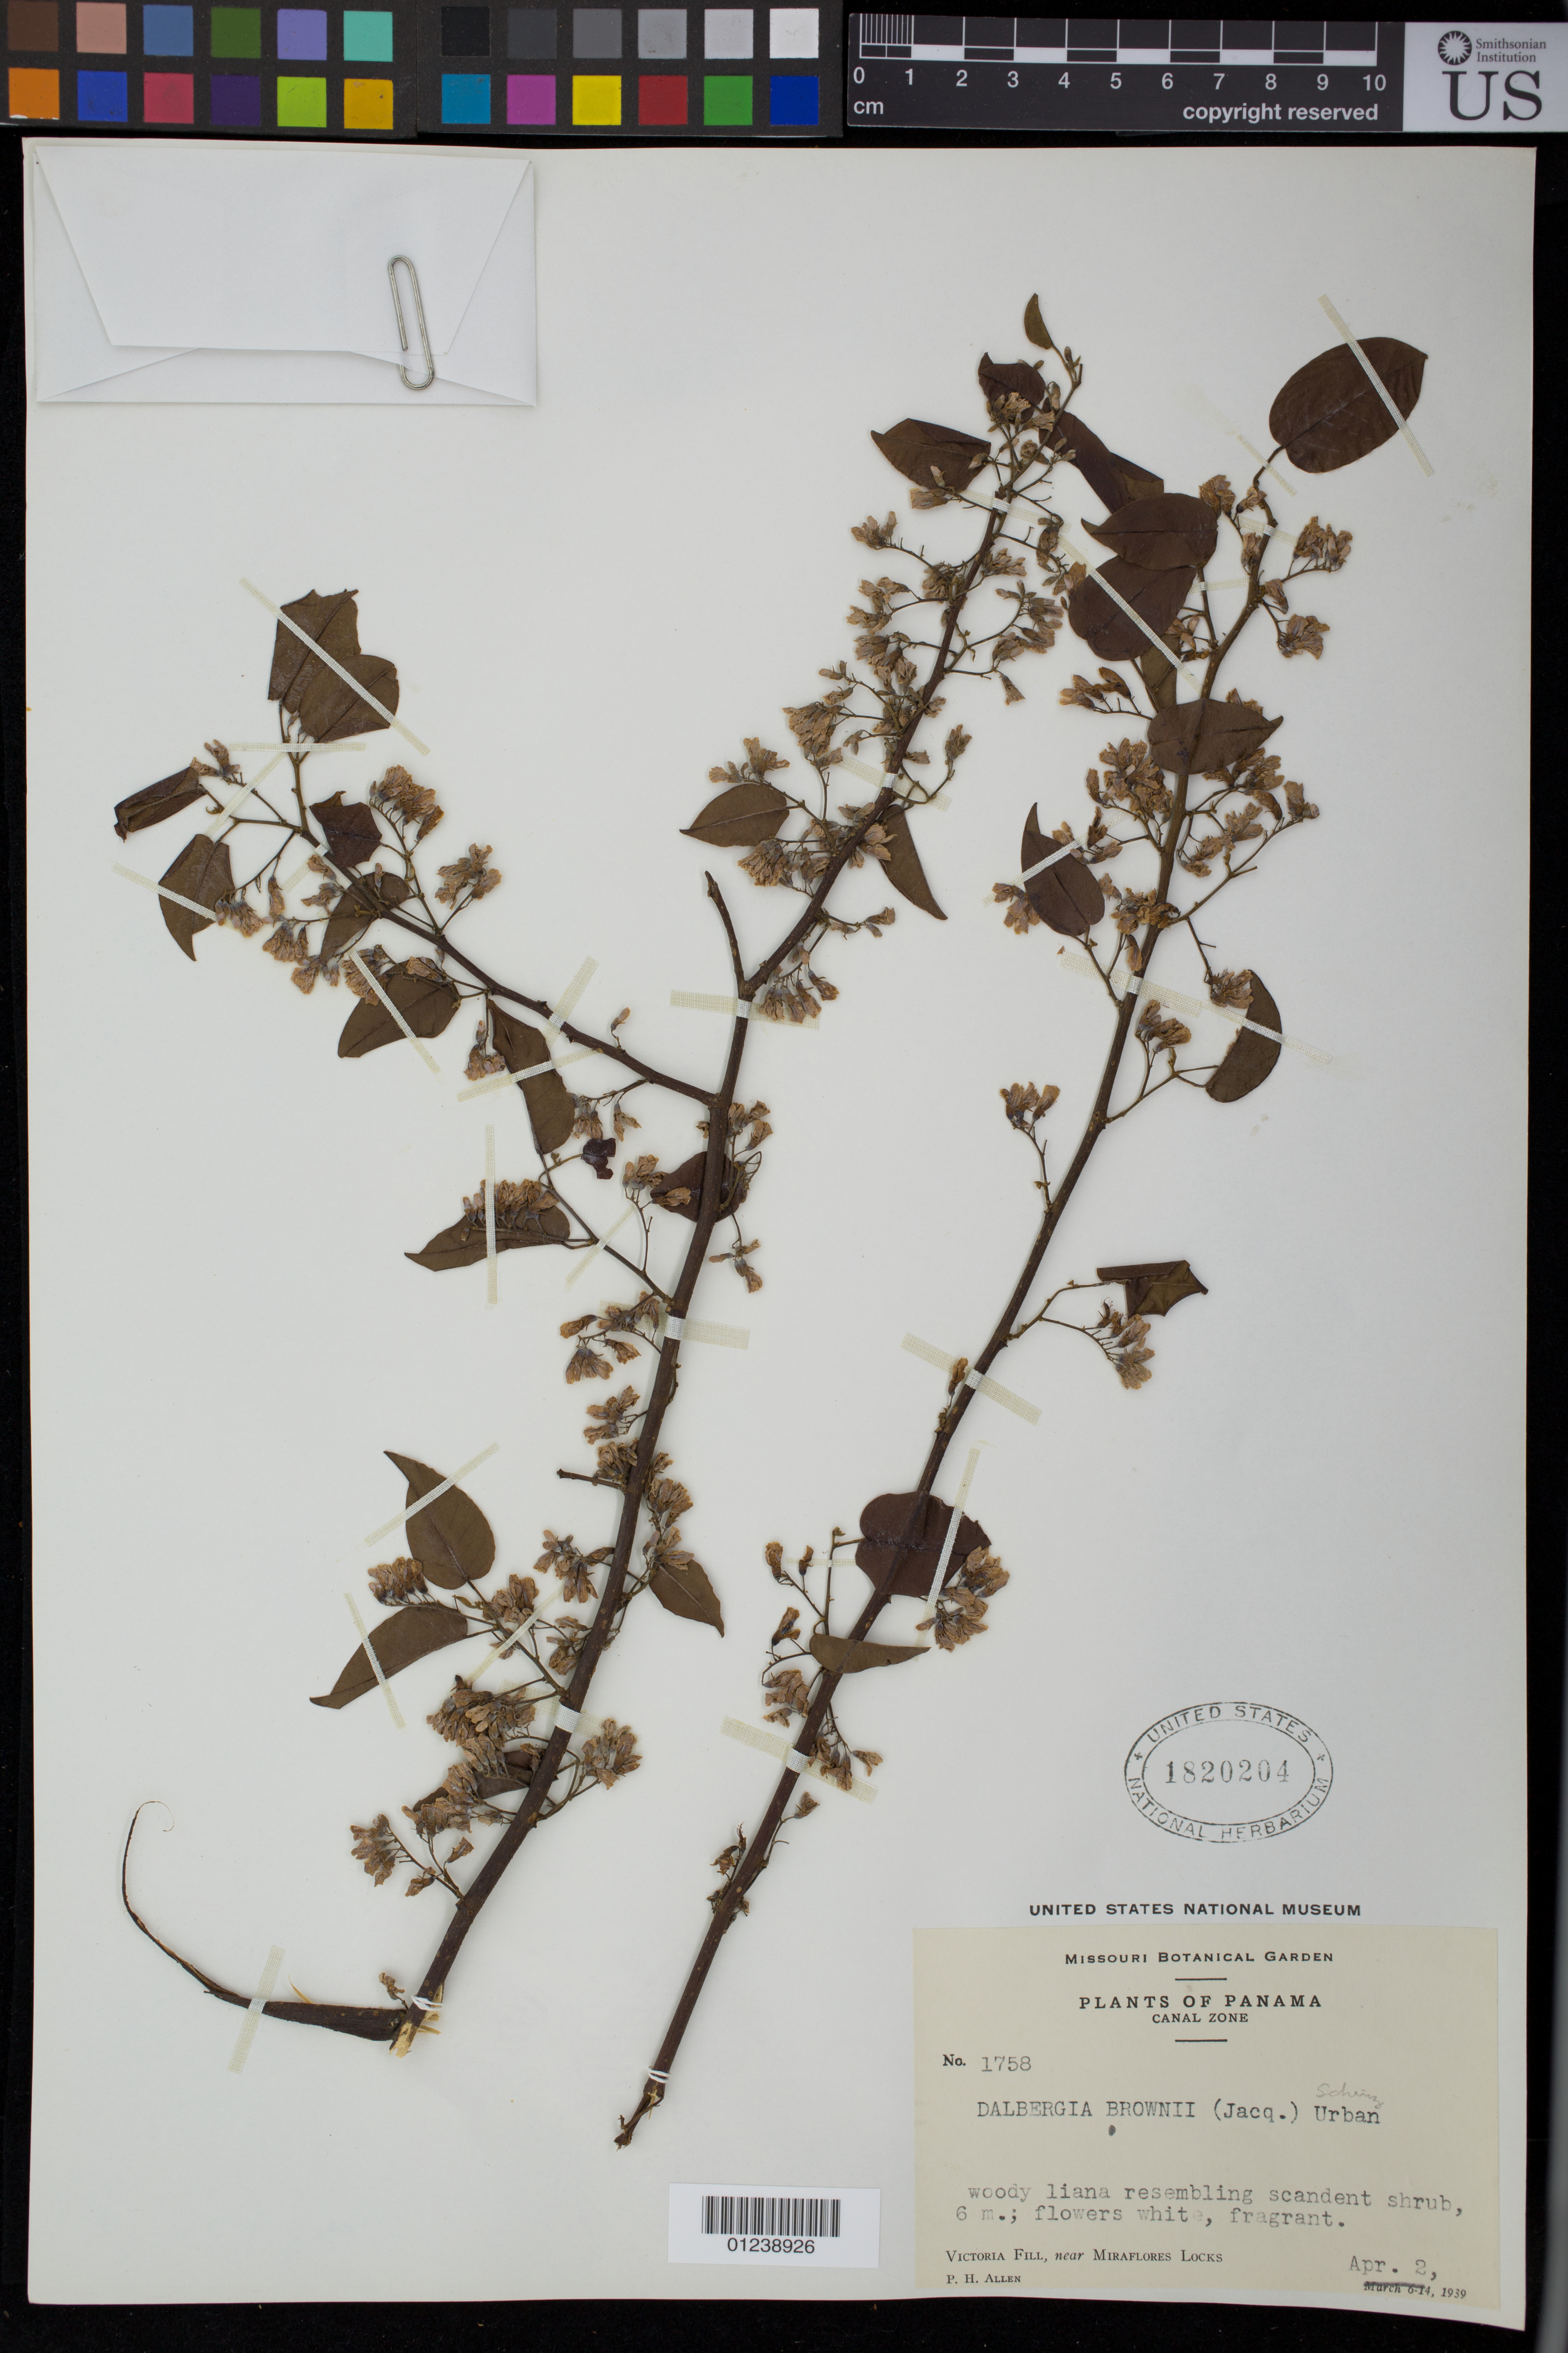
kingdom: Plantae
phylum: Tracheophyta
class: Magnoliopsida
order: Fabales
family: Fabaceae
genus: Dalbergia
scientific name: Dalbergia brownei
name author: (Jacq.) Schinz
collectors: P. H. Allen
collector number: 1758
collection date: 1939-04-01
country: Panama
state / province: Panamá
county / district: Canal Zone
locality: Victoria Fill, near Miraflores Locks, Canal Zone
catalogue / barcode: US 1820204